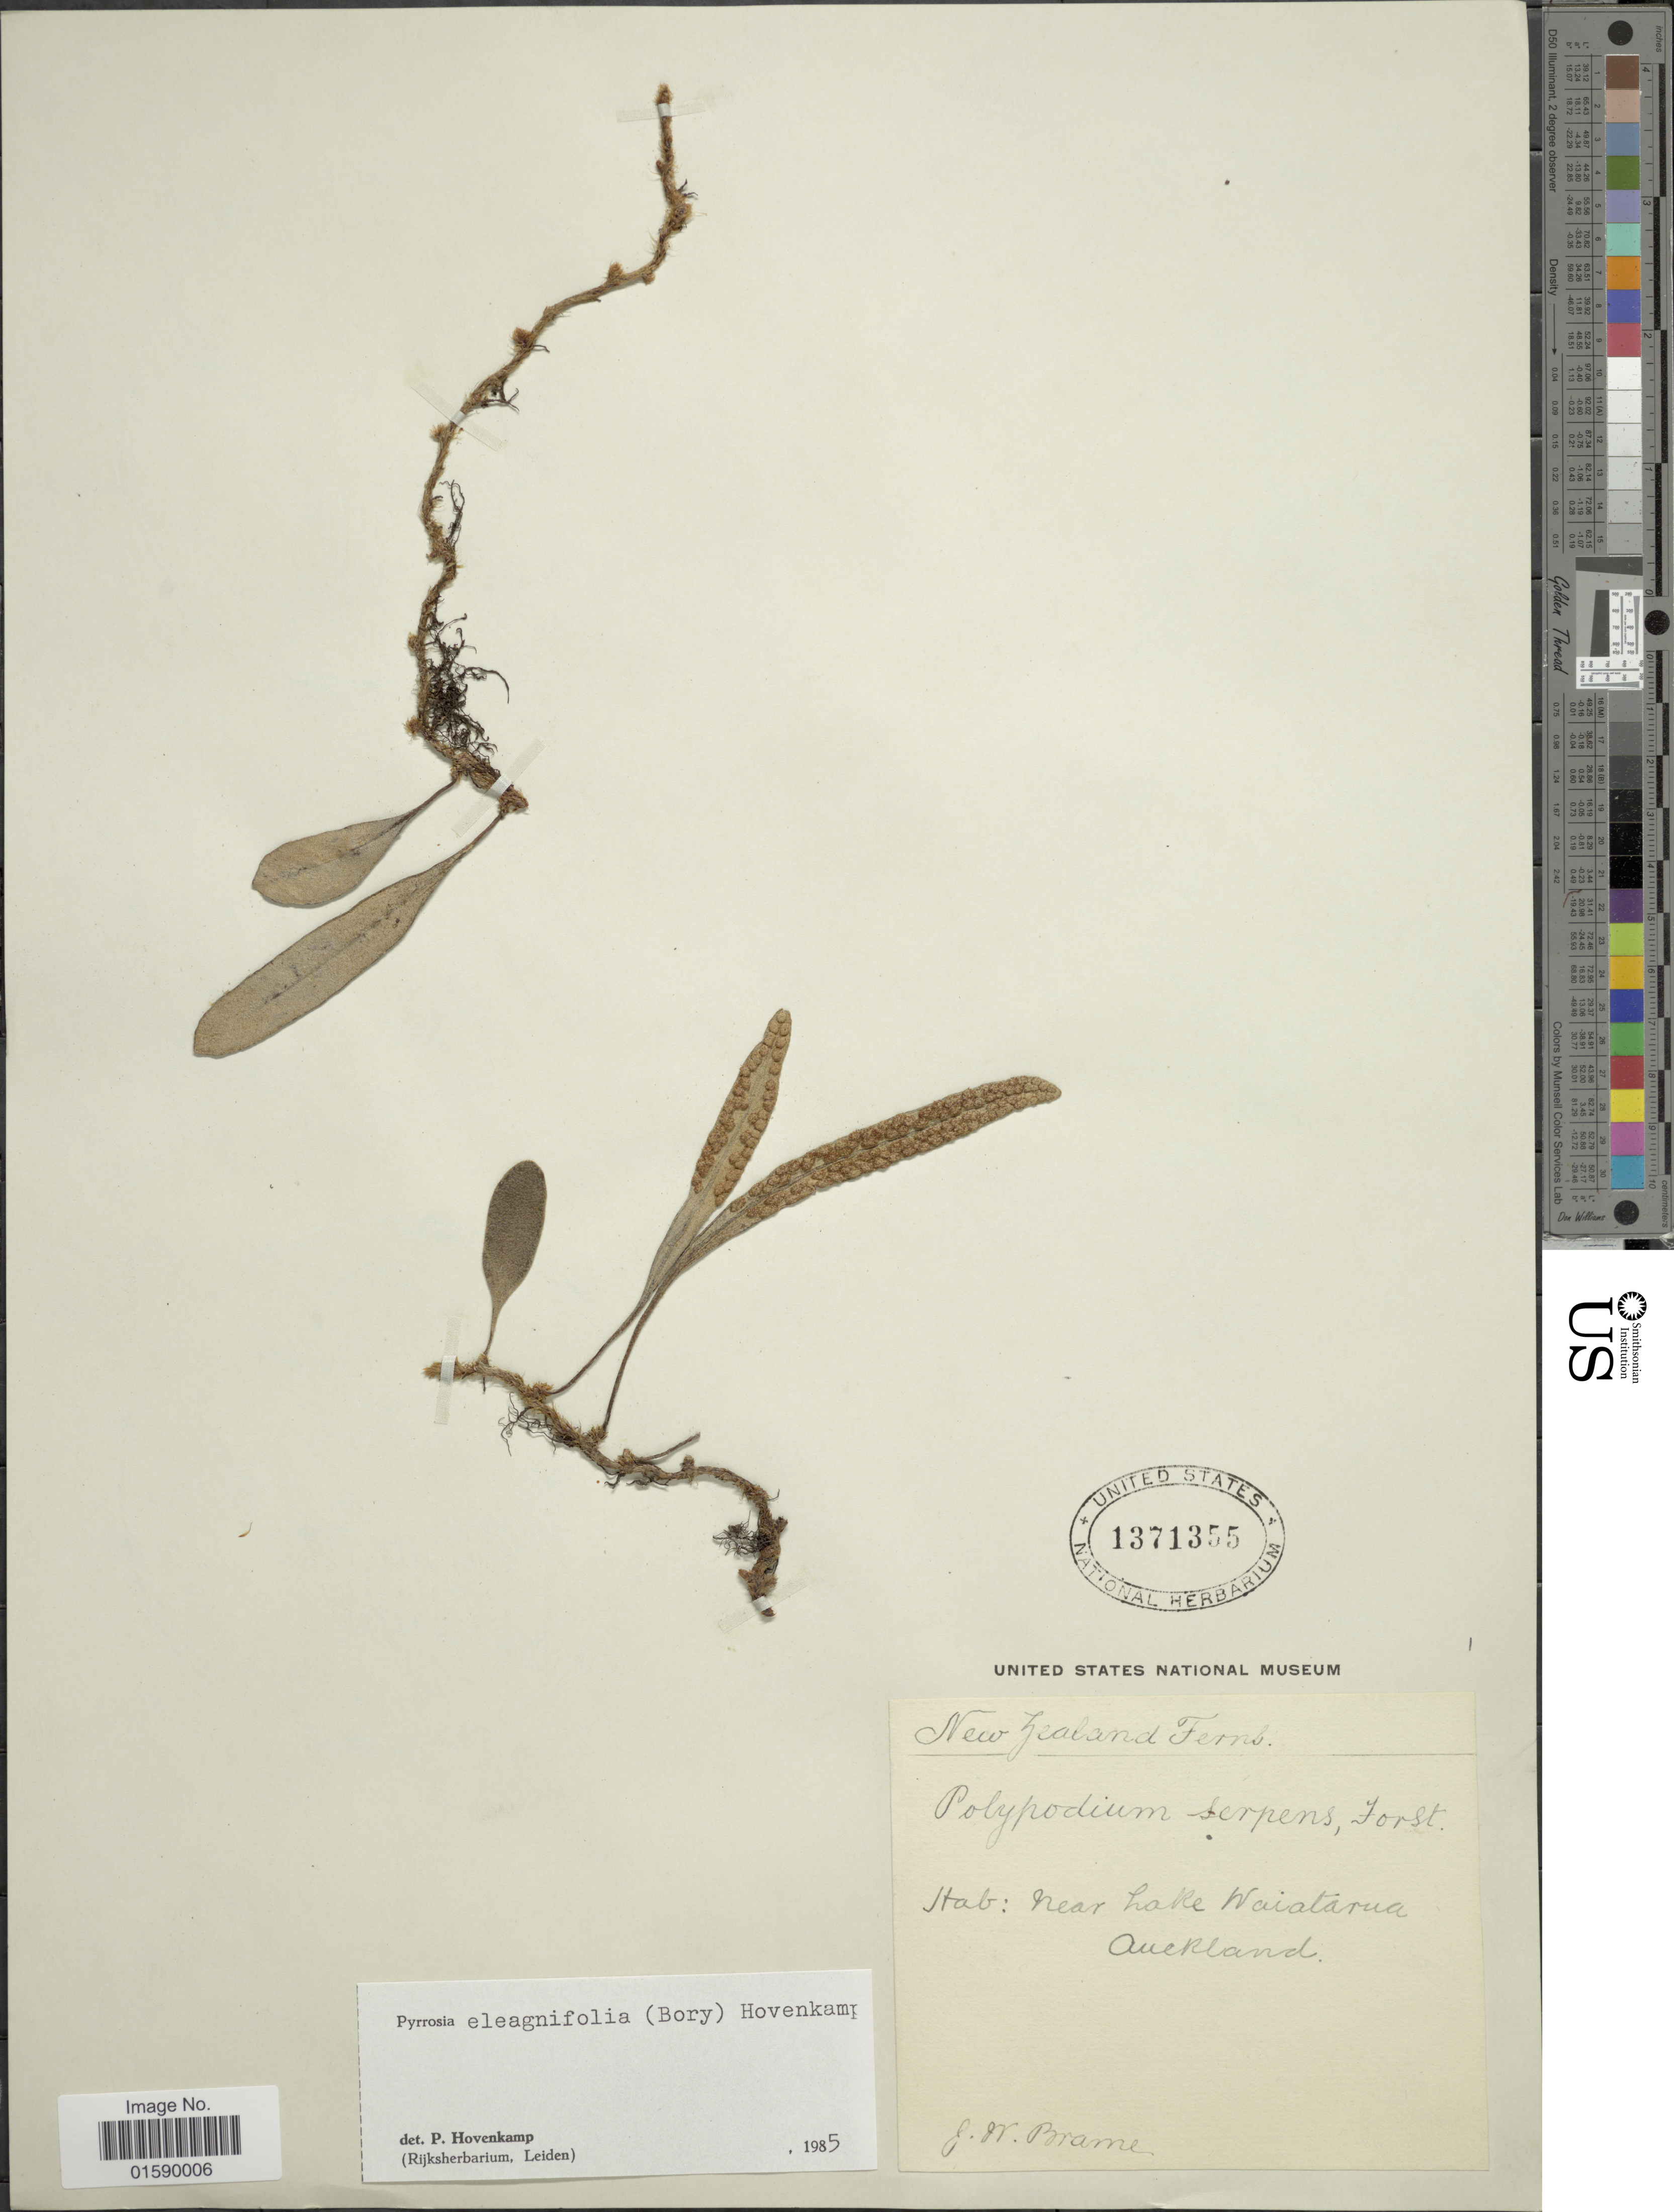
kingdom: Plantae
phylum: Tracheophyta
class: Polypodiopsida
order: Polypodiales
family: Polypodiaceae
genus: Pyrrosia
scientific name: Pyrrosia elaeagnifolia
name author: (Bory) Hovenkamp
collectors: J. Brame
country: New Zealand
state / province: Auckland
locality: Near Lake Waiatarua, Auckland. New Zealand.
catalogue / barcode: US 1371355